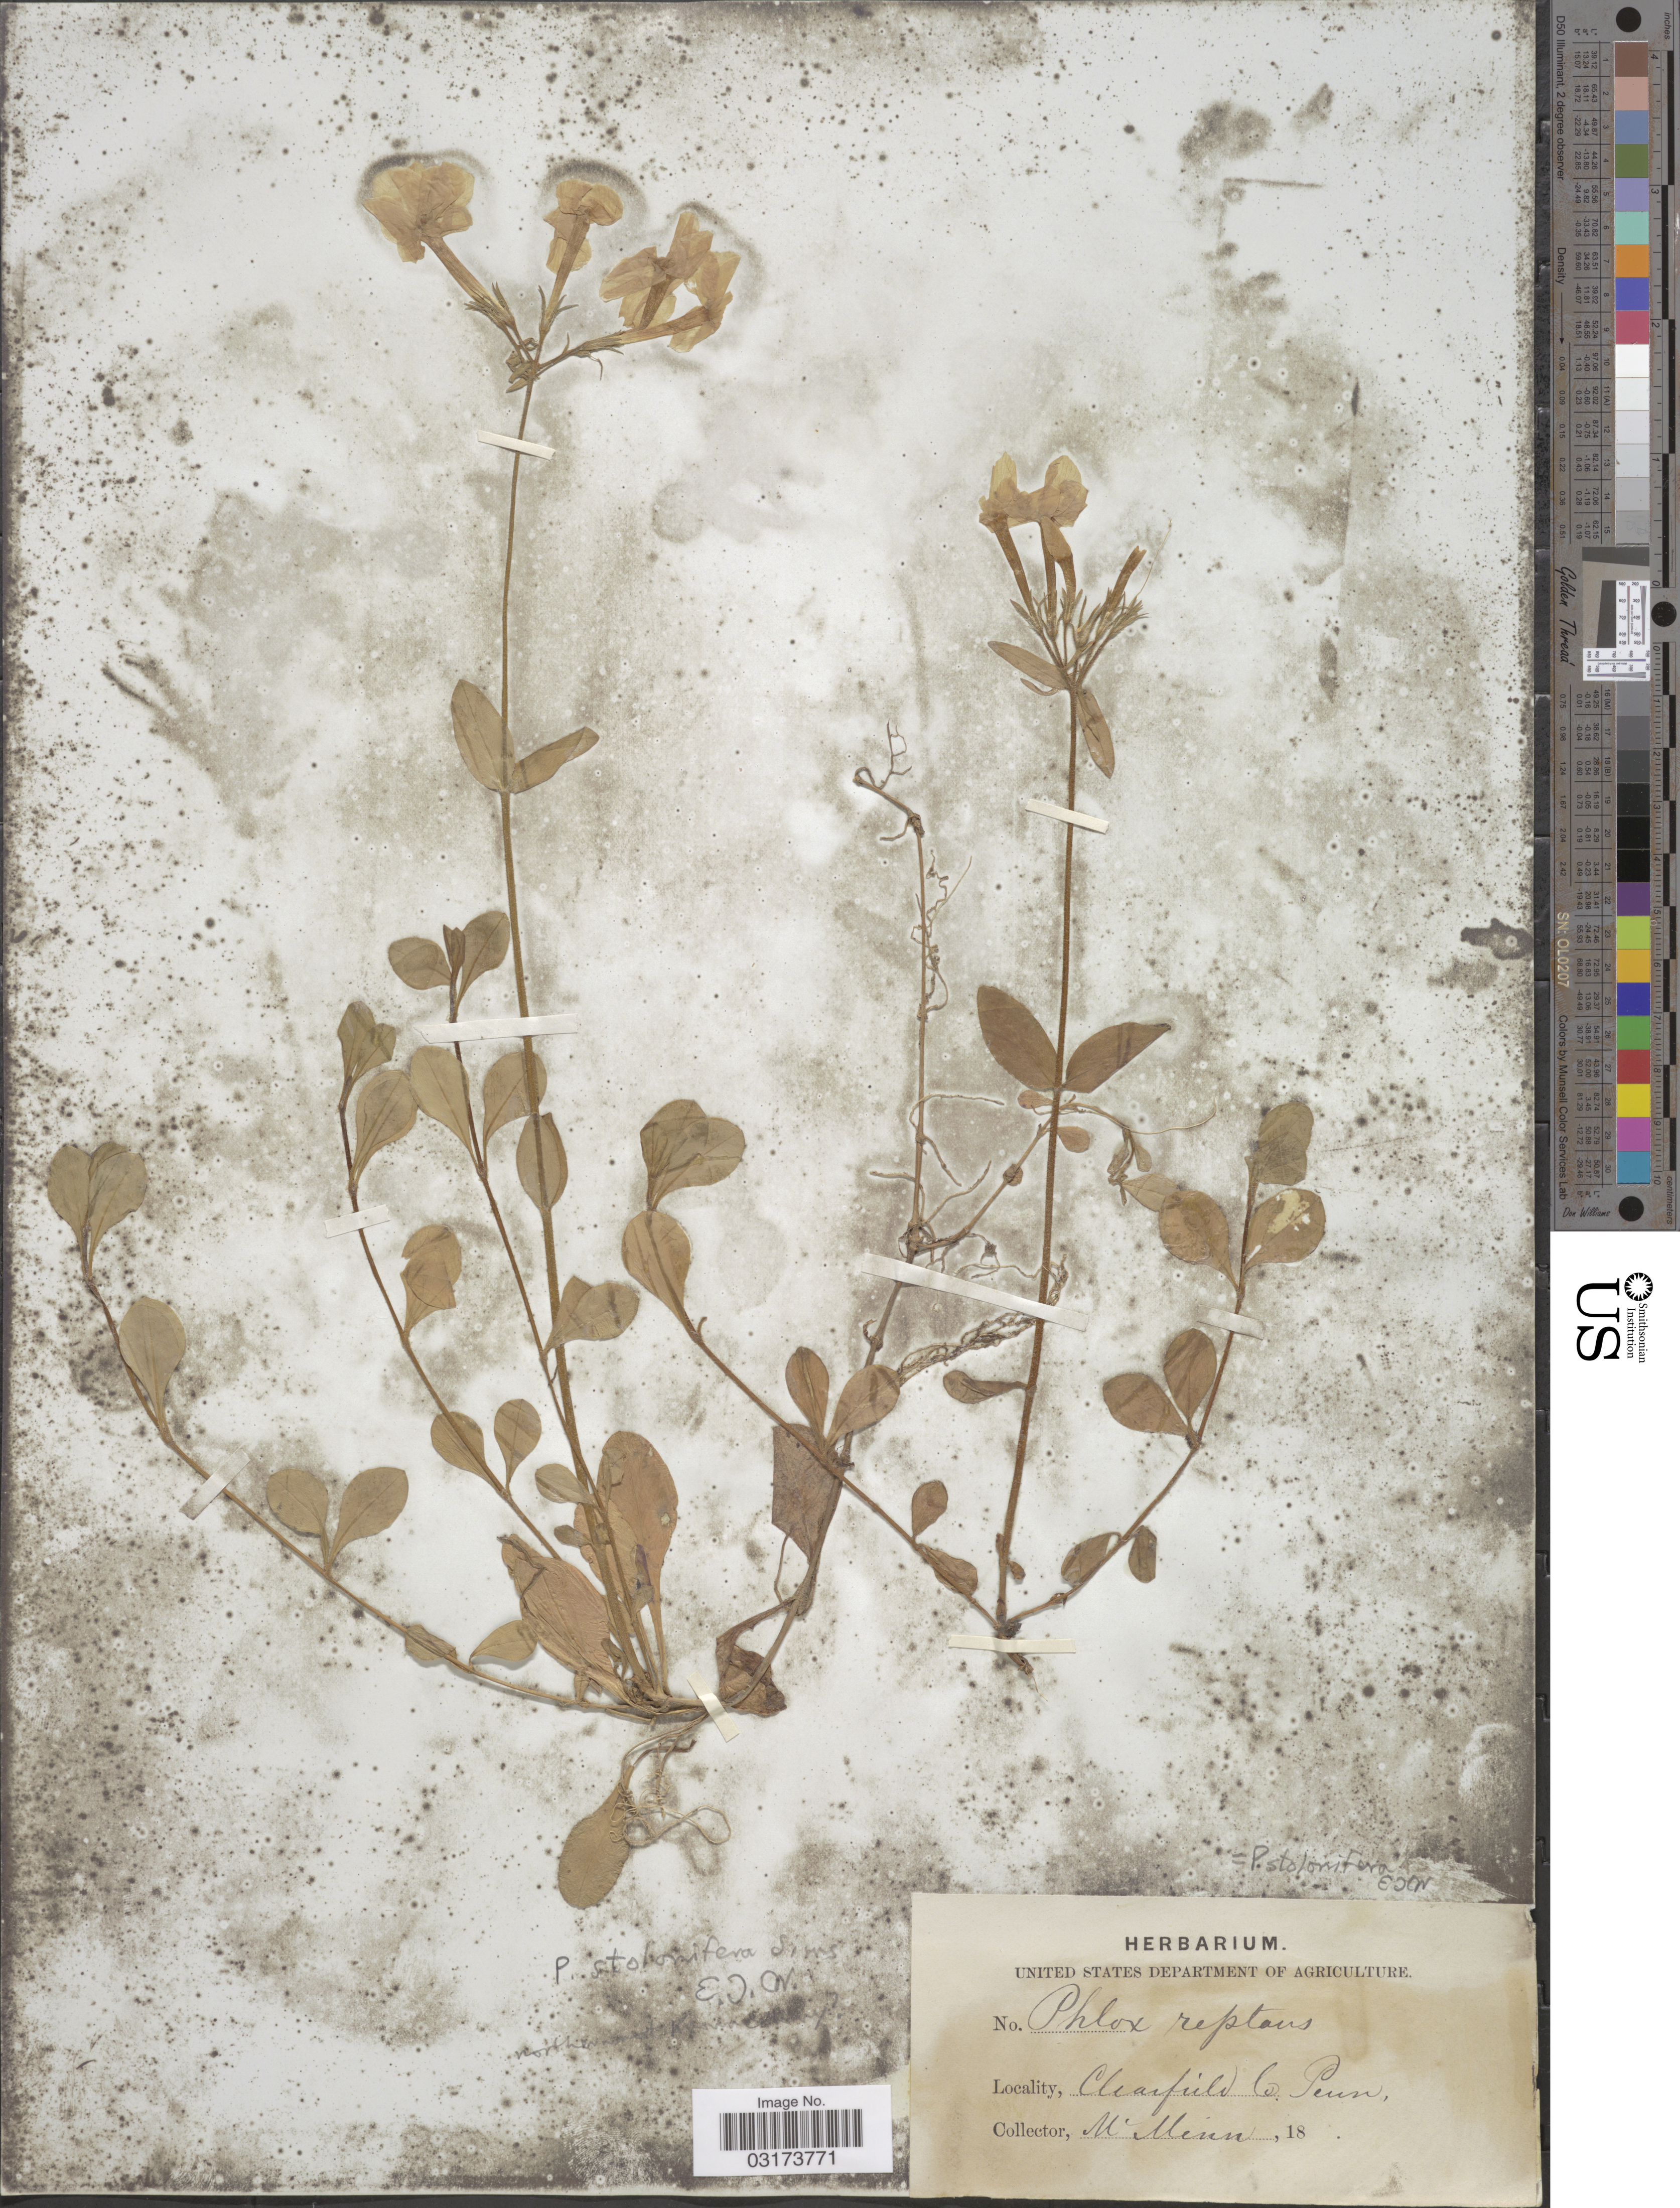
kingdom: Plantae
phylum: Tracheophyta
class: Magnoliopsida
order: Ericales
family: Polemoniaceae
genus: Phlox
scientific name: Phlox stolonifera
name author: Sims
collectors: McMinn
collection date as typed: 18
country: United States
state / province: Pennsylvania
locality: Clearfield Co.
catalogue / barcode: US 103207